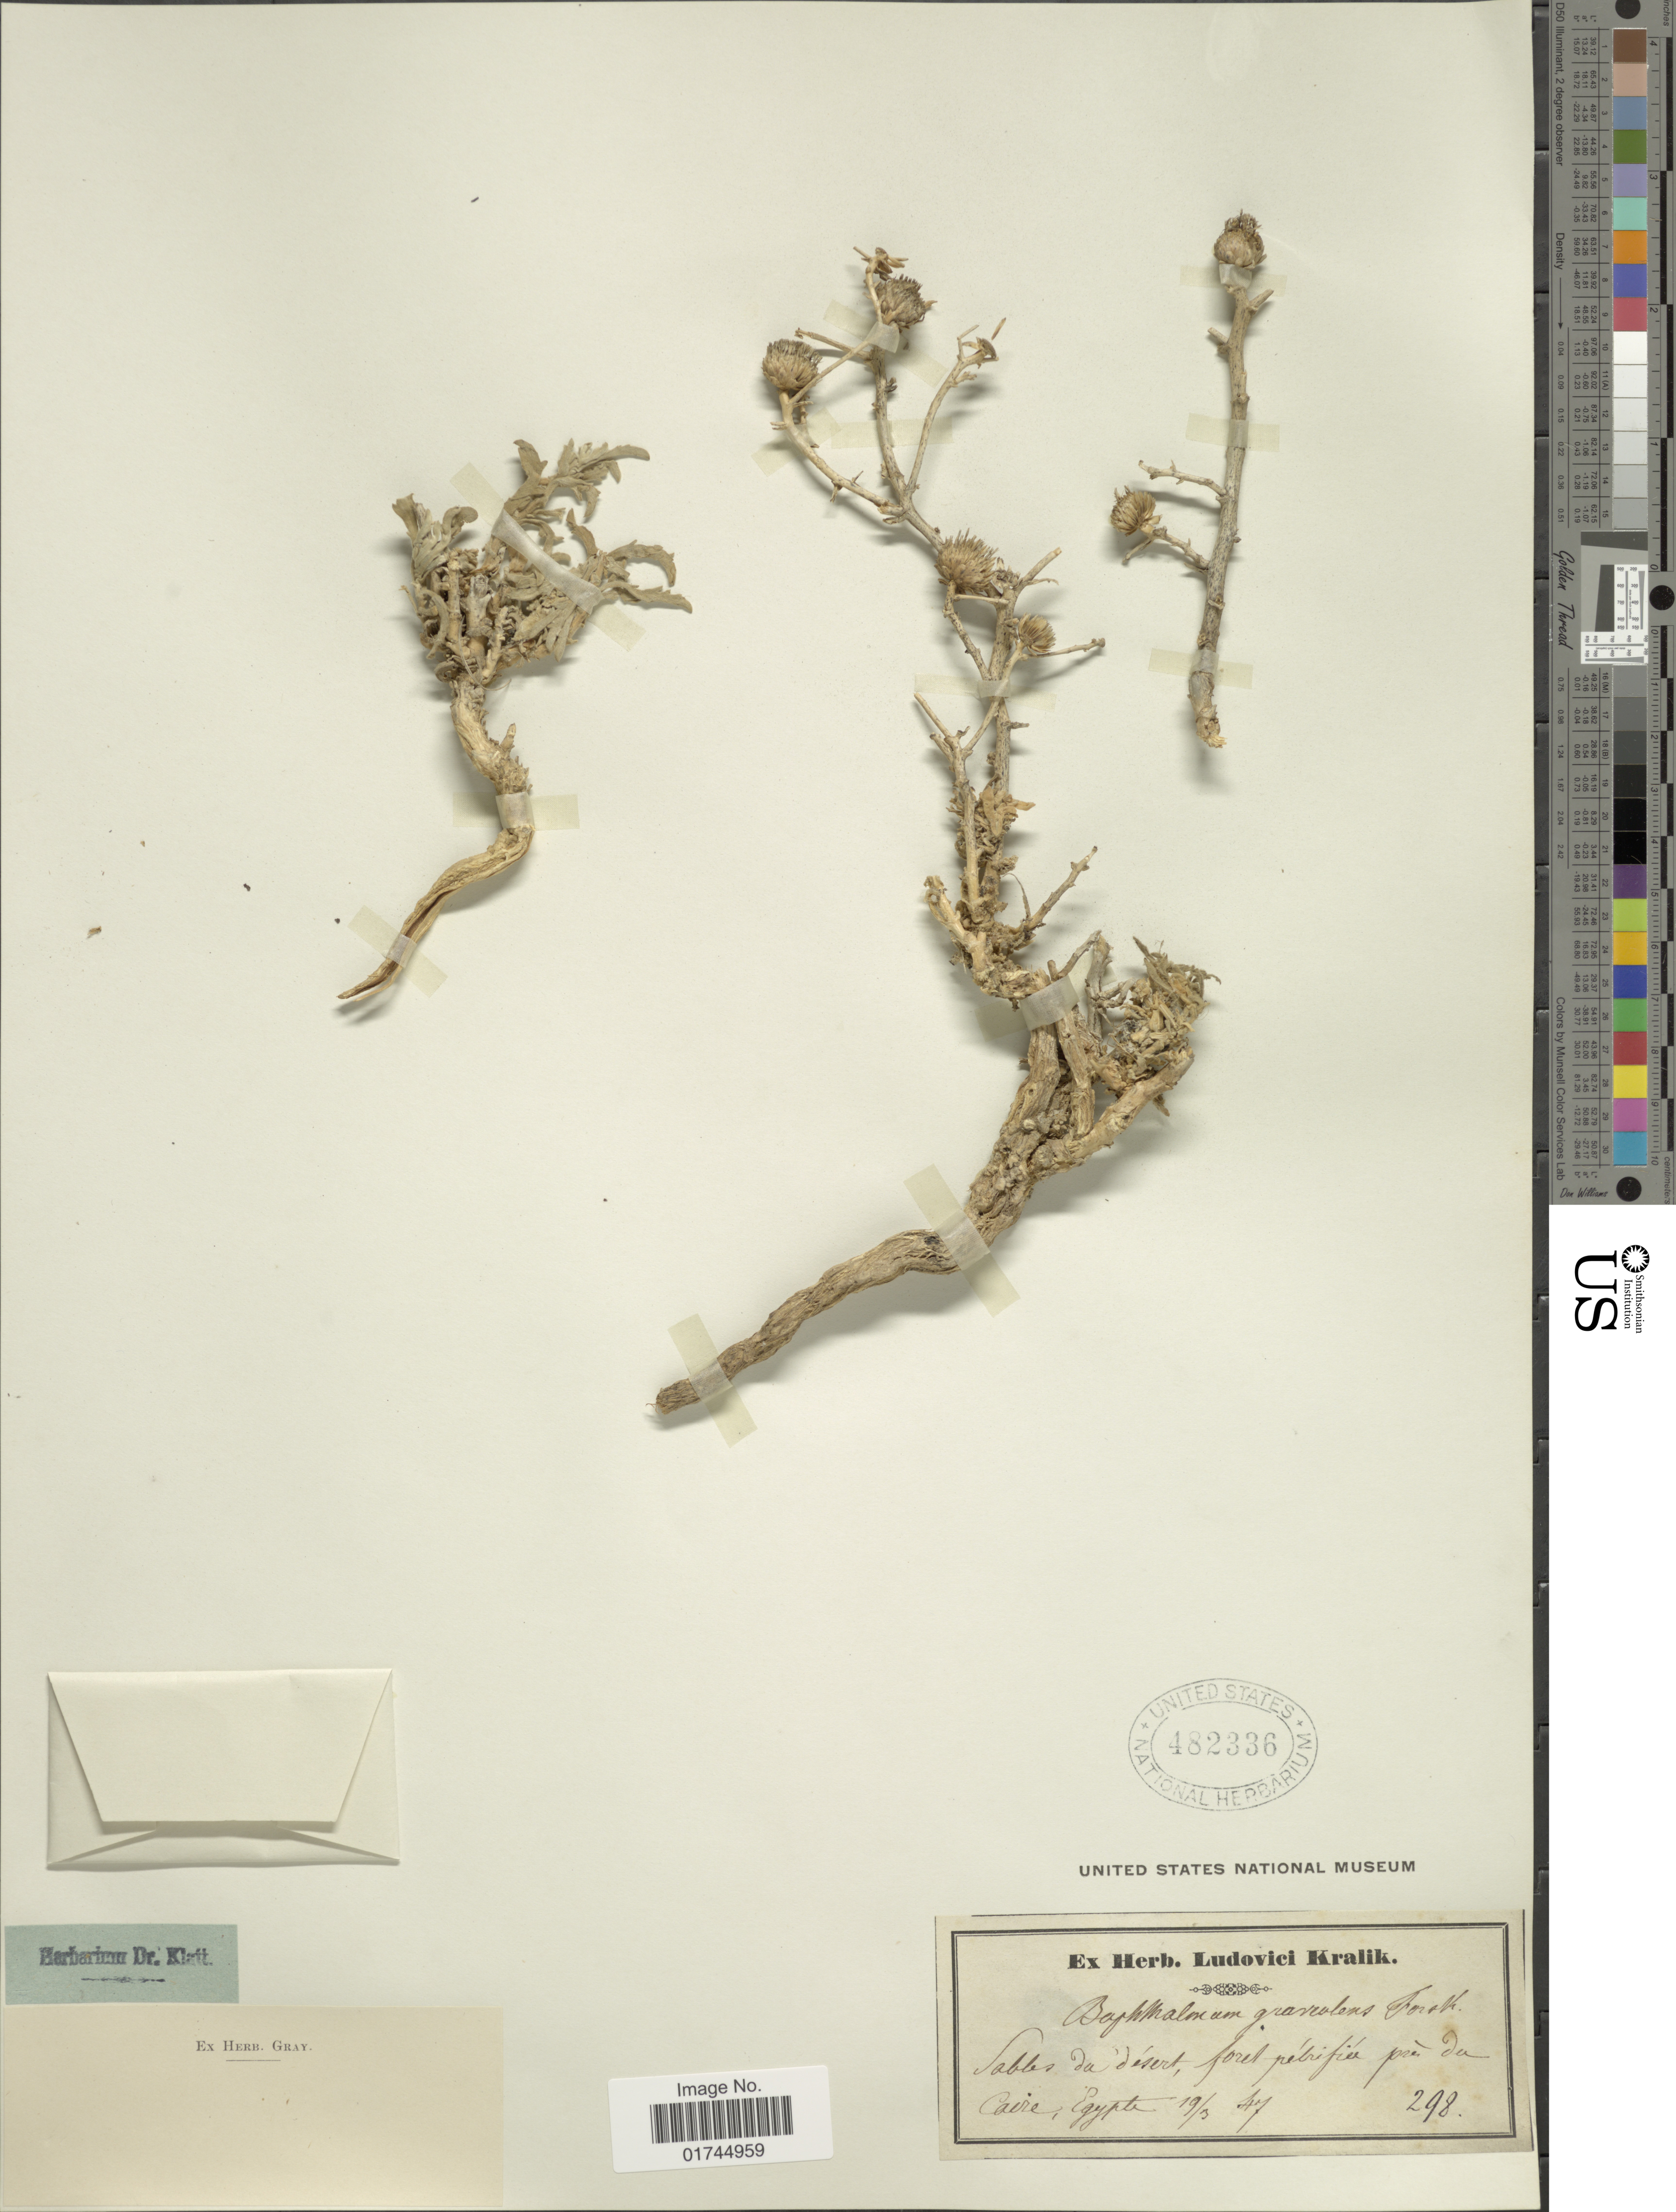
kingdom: Plantae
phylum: Tracheophyta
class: Magnoliopsida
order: Asterales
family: Asteraceae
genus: Buphthalmum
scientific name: Buphthalmum graveolens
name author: Forssk.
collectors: L. Kralik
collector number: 298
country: Egypt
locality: Sables du desert, foret pétrifiée pres de Cairo.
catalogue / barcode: US 482336